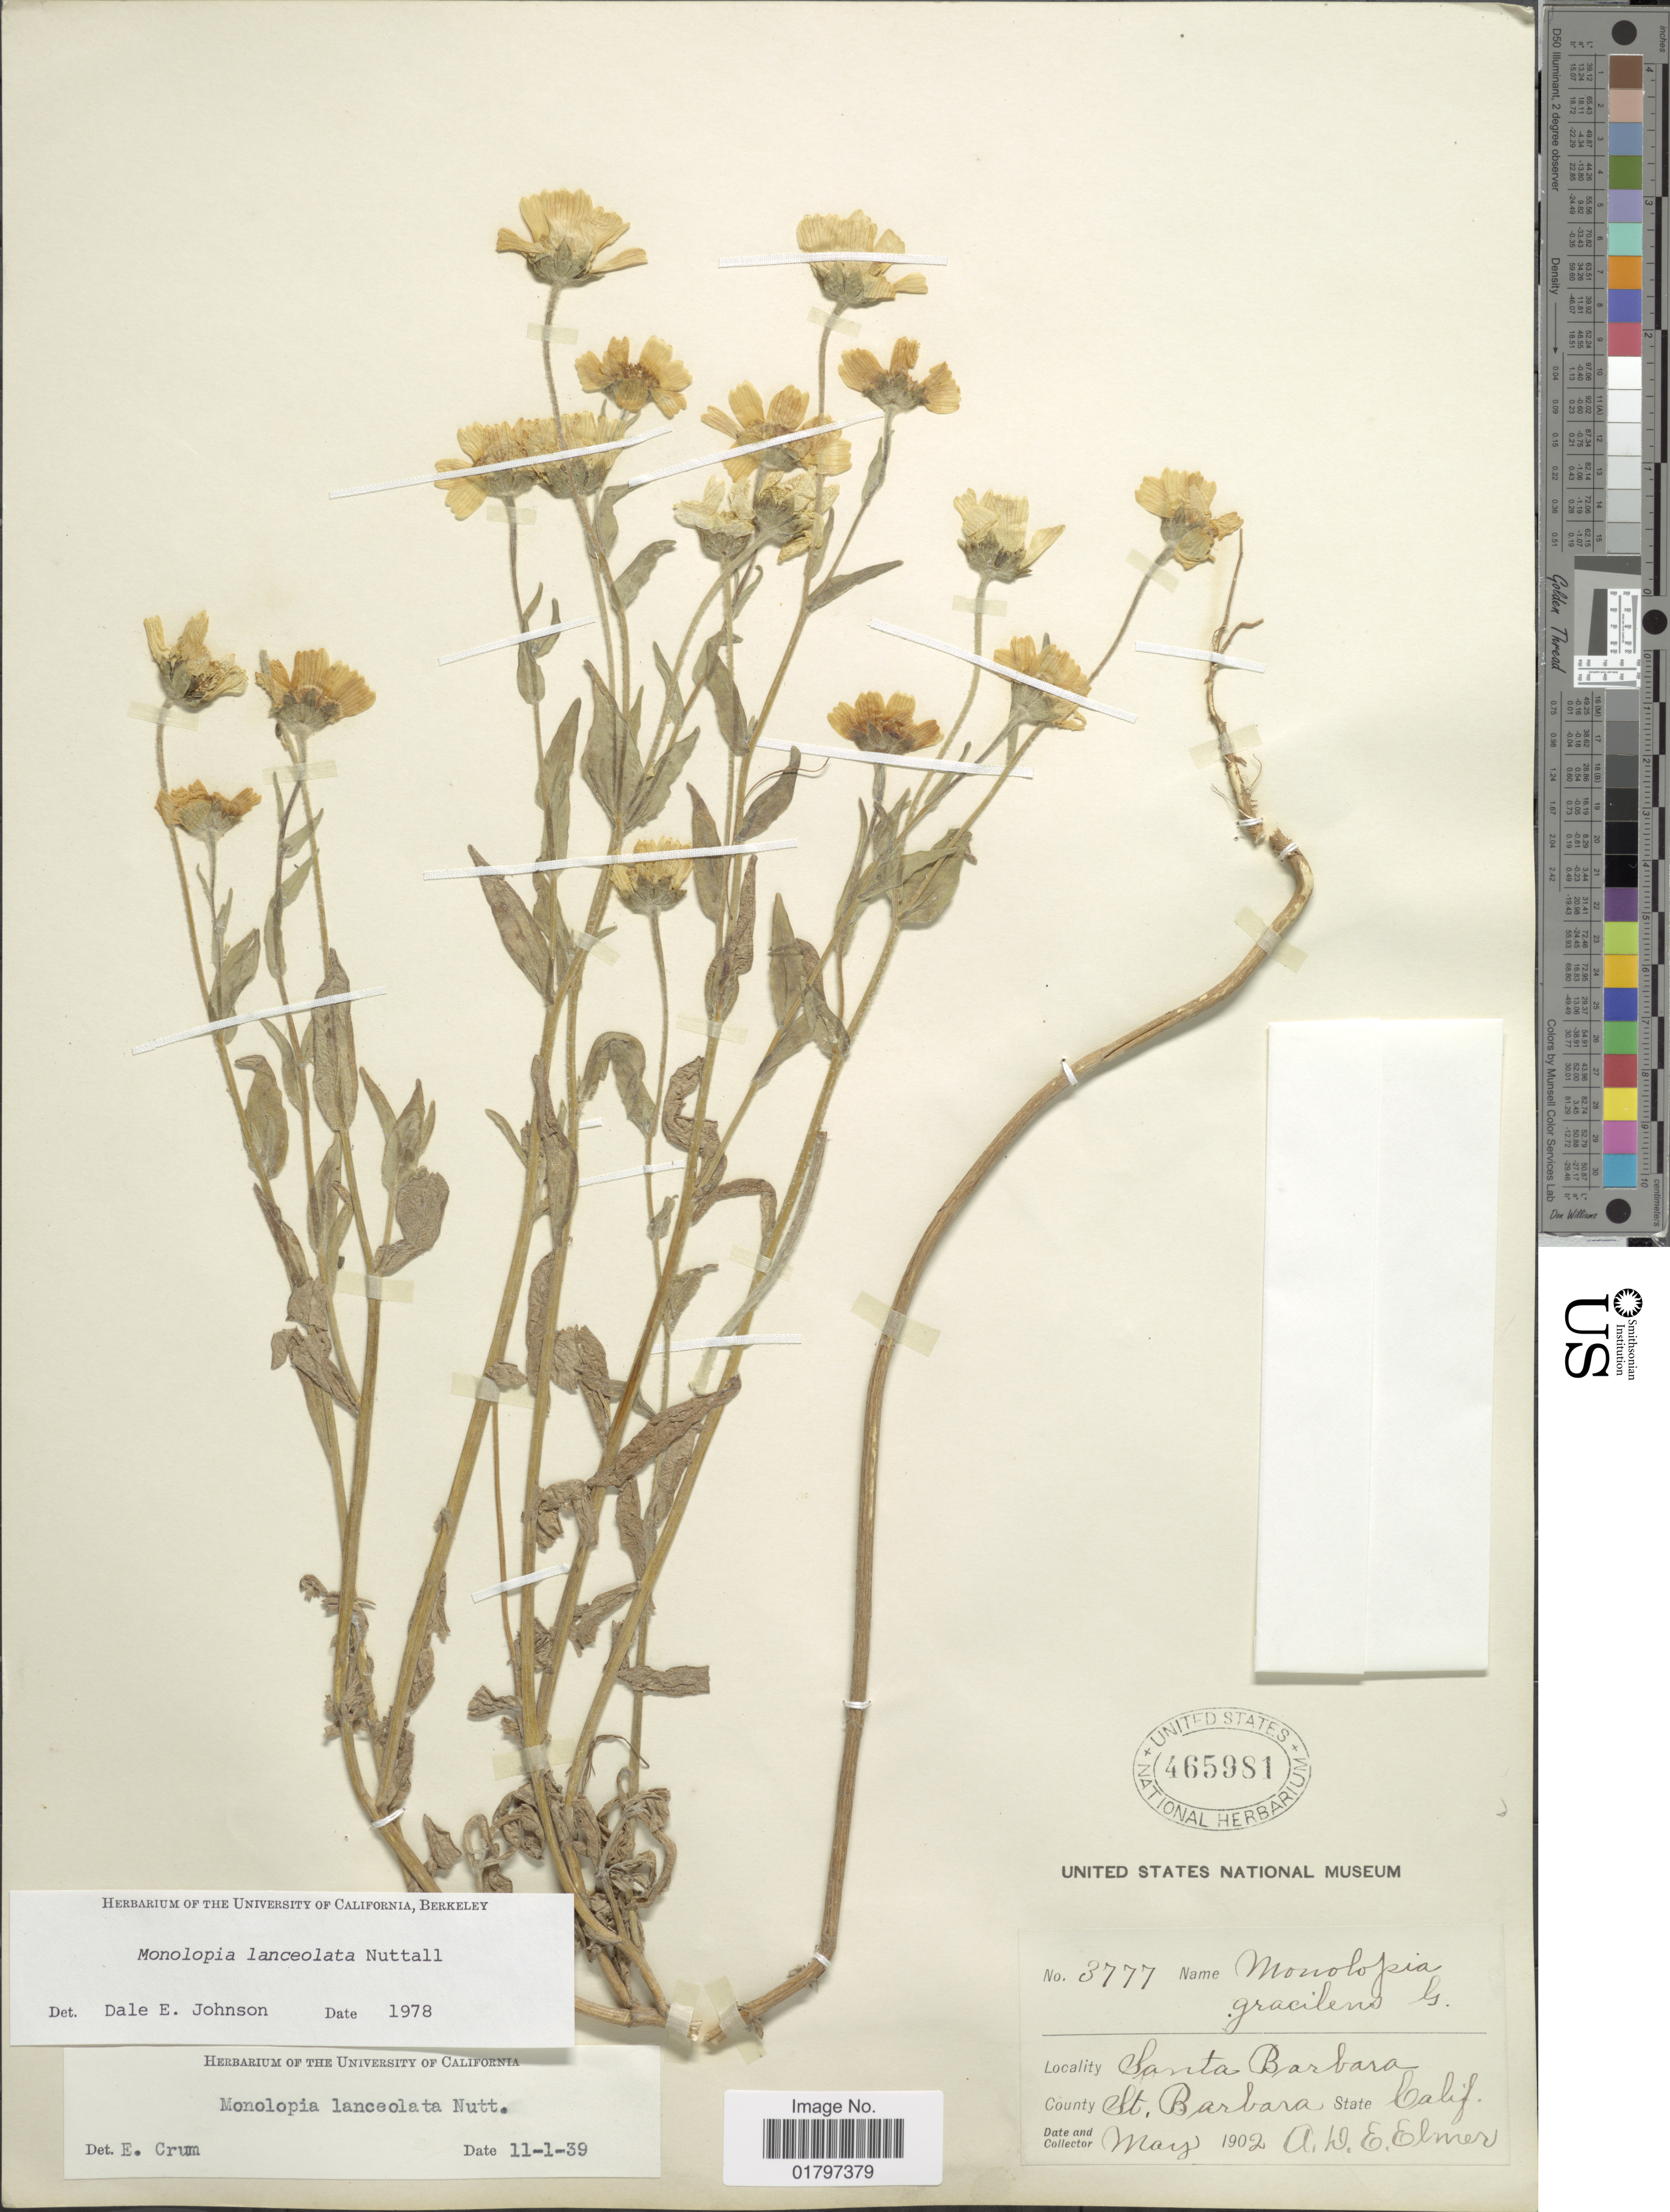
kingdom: Plantae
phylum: Tracheophyta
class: Magnoliopsida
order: Asterales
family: Asteraceae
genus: Monolopia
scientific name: Monolopia lanceolata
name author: Nutt.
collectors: A. D. E. Elmer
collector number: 3777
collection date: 1902-05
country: United States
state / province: California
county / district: Santa Barbara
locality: Santa Barbara. County St. Barbara. State Calif.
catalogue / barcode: US 465981